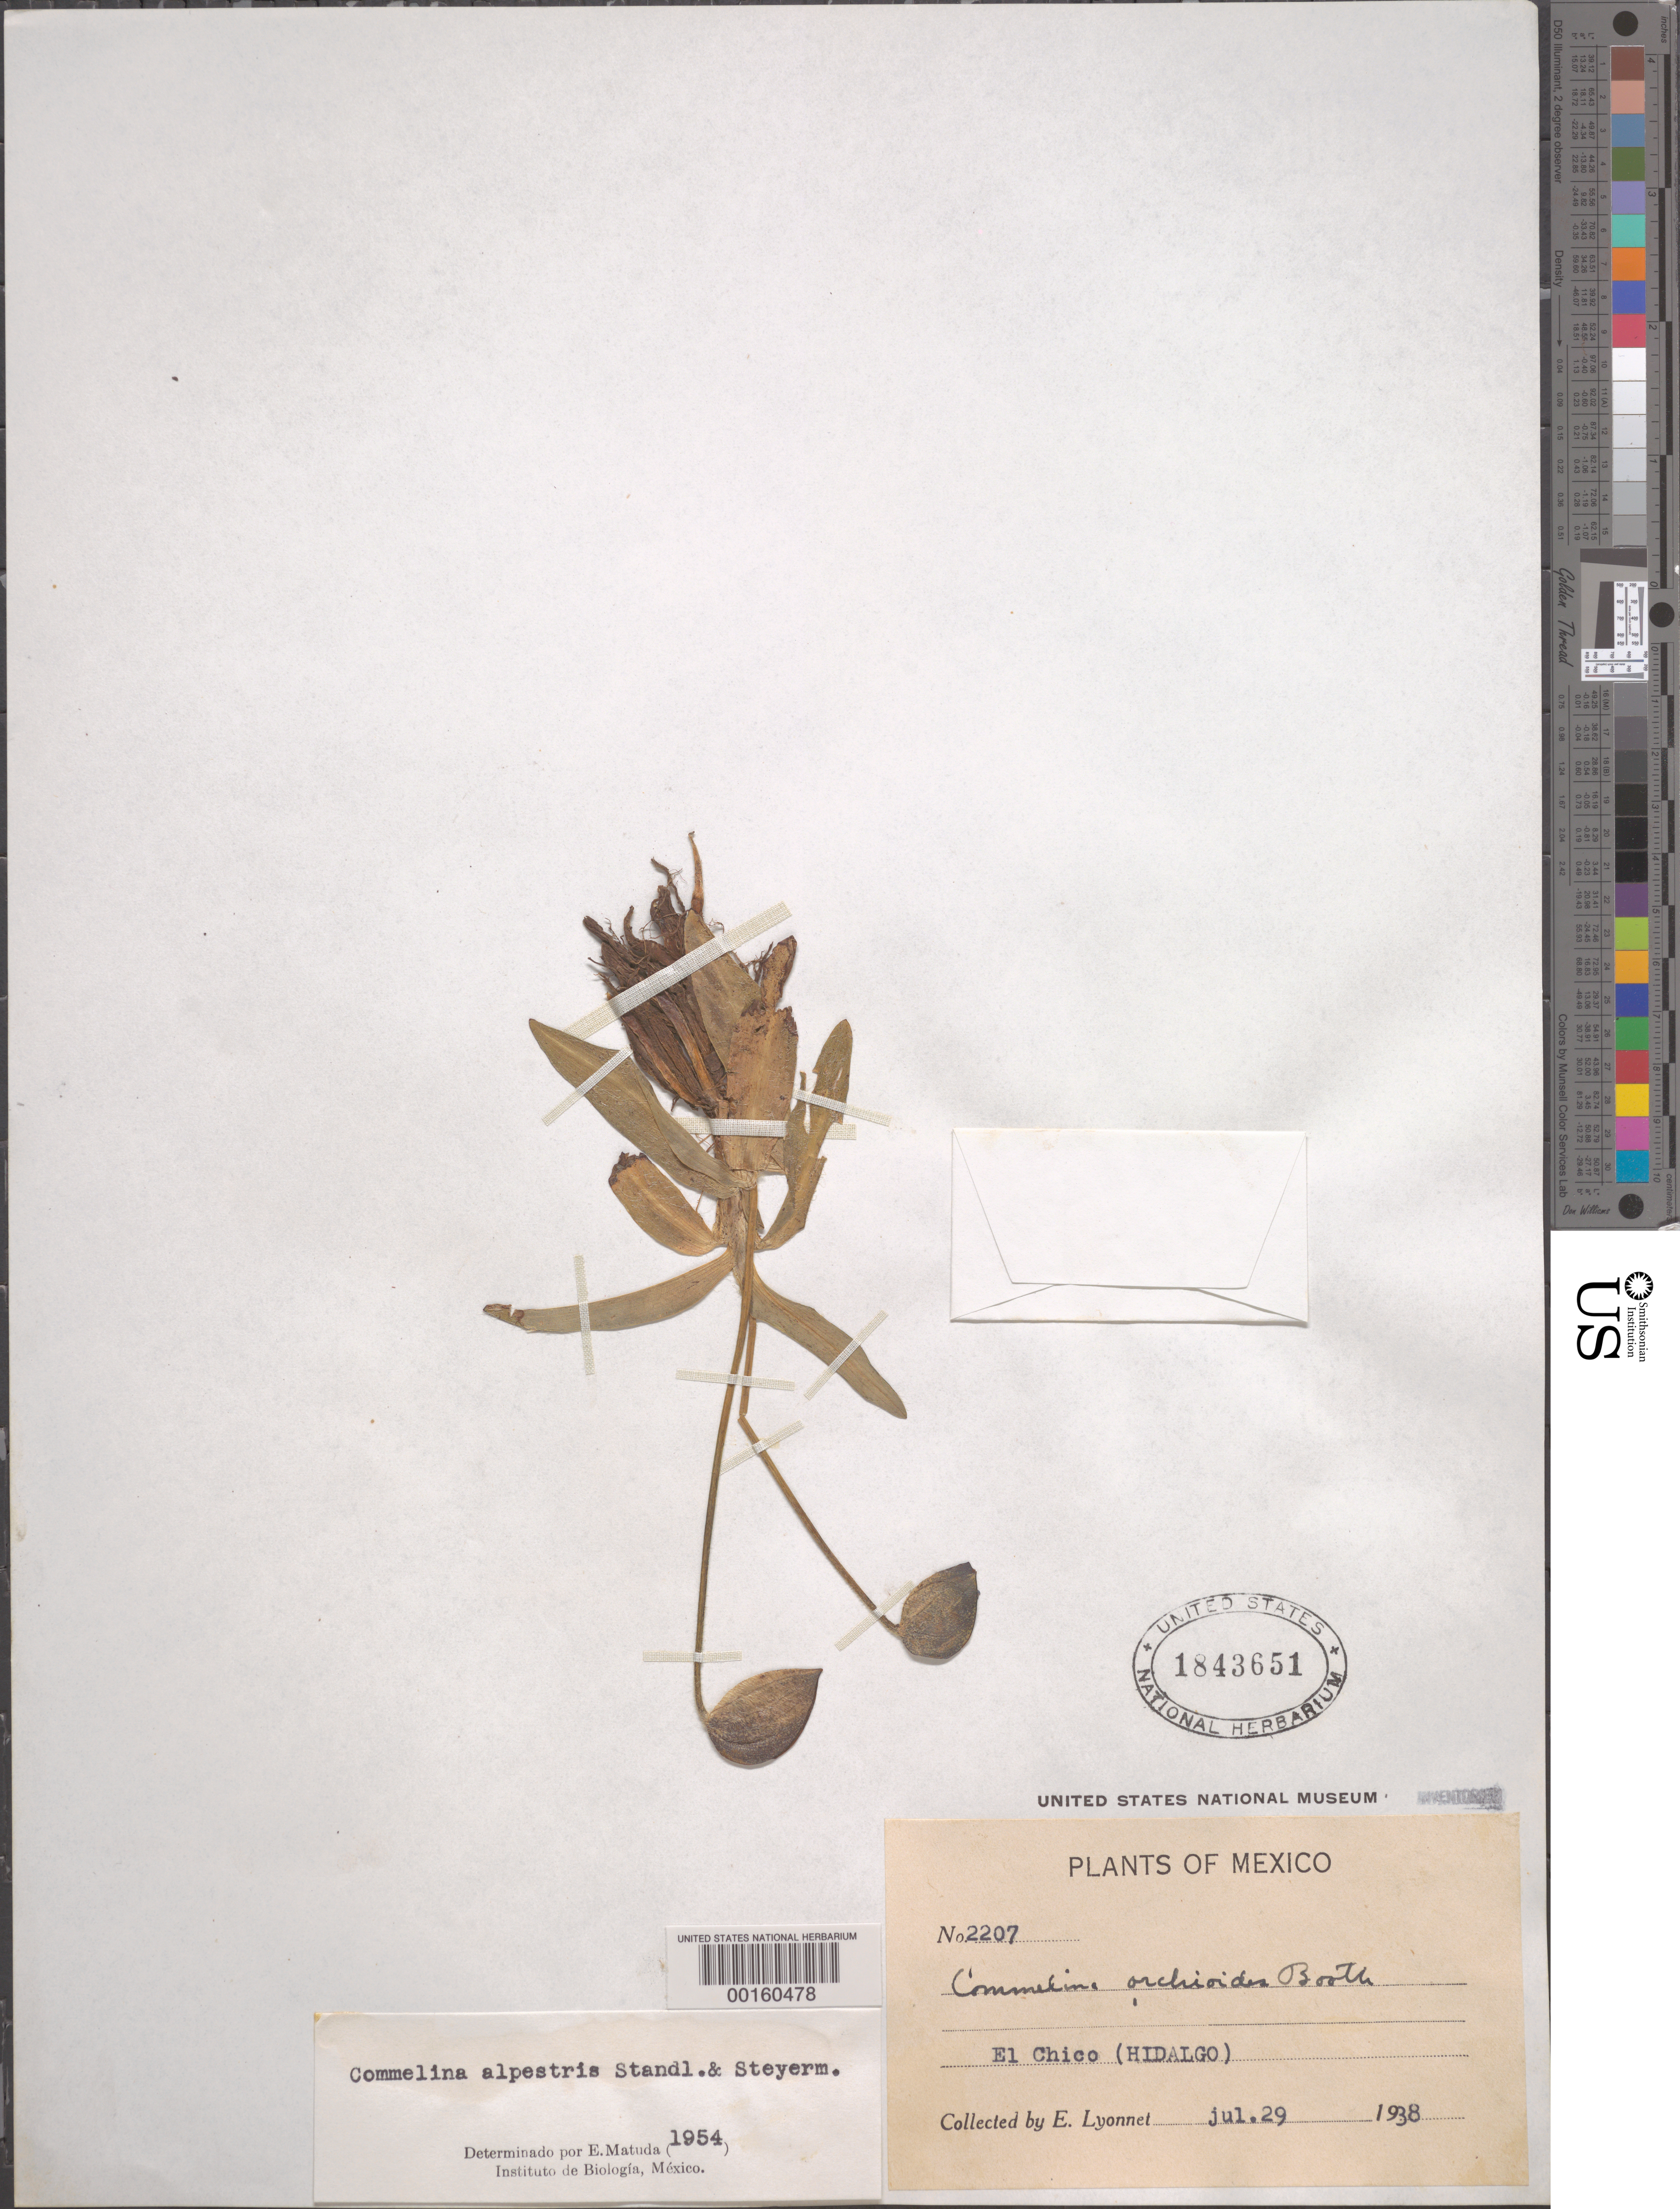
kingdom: Plantae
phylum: Tracheophyta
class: Liliopsida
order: Commelinales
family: Commelinaceae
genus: Commelina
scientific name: Commelina elliptica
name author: Kunth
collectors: Bro. E. Lyonnet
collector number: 2207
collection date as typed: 29 Jul 1938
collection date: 1938-07-29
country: Mexico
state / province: Hidalgo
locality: El Chico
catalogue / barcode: US 1843651